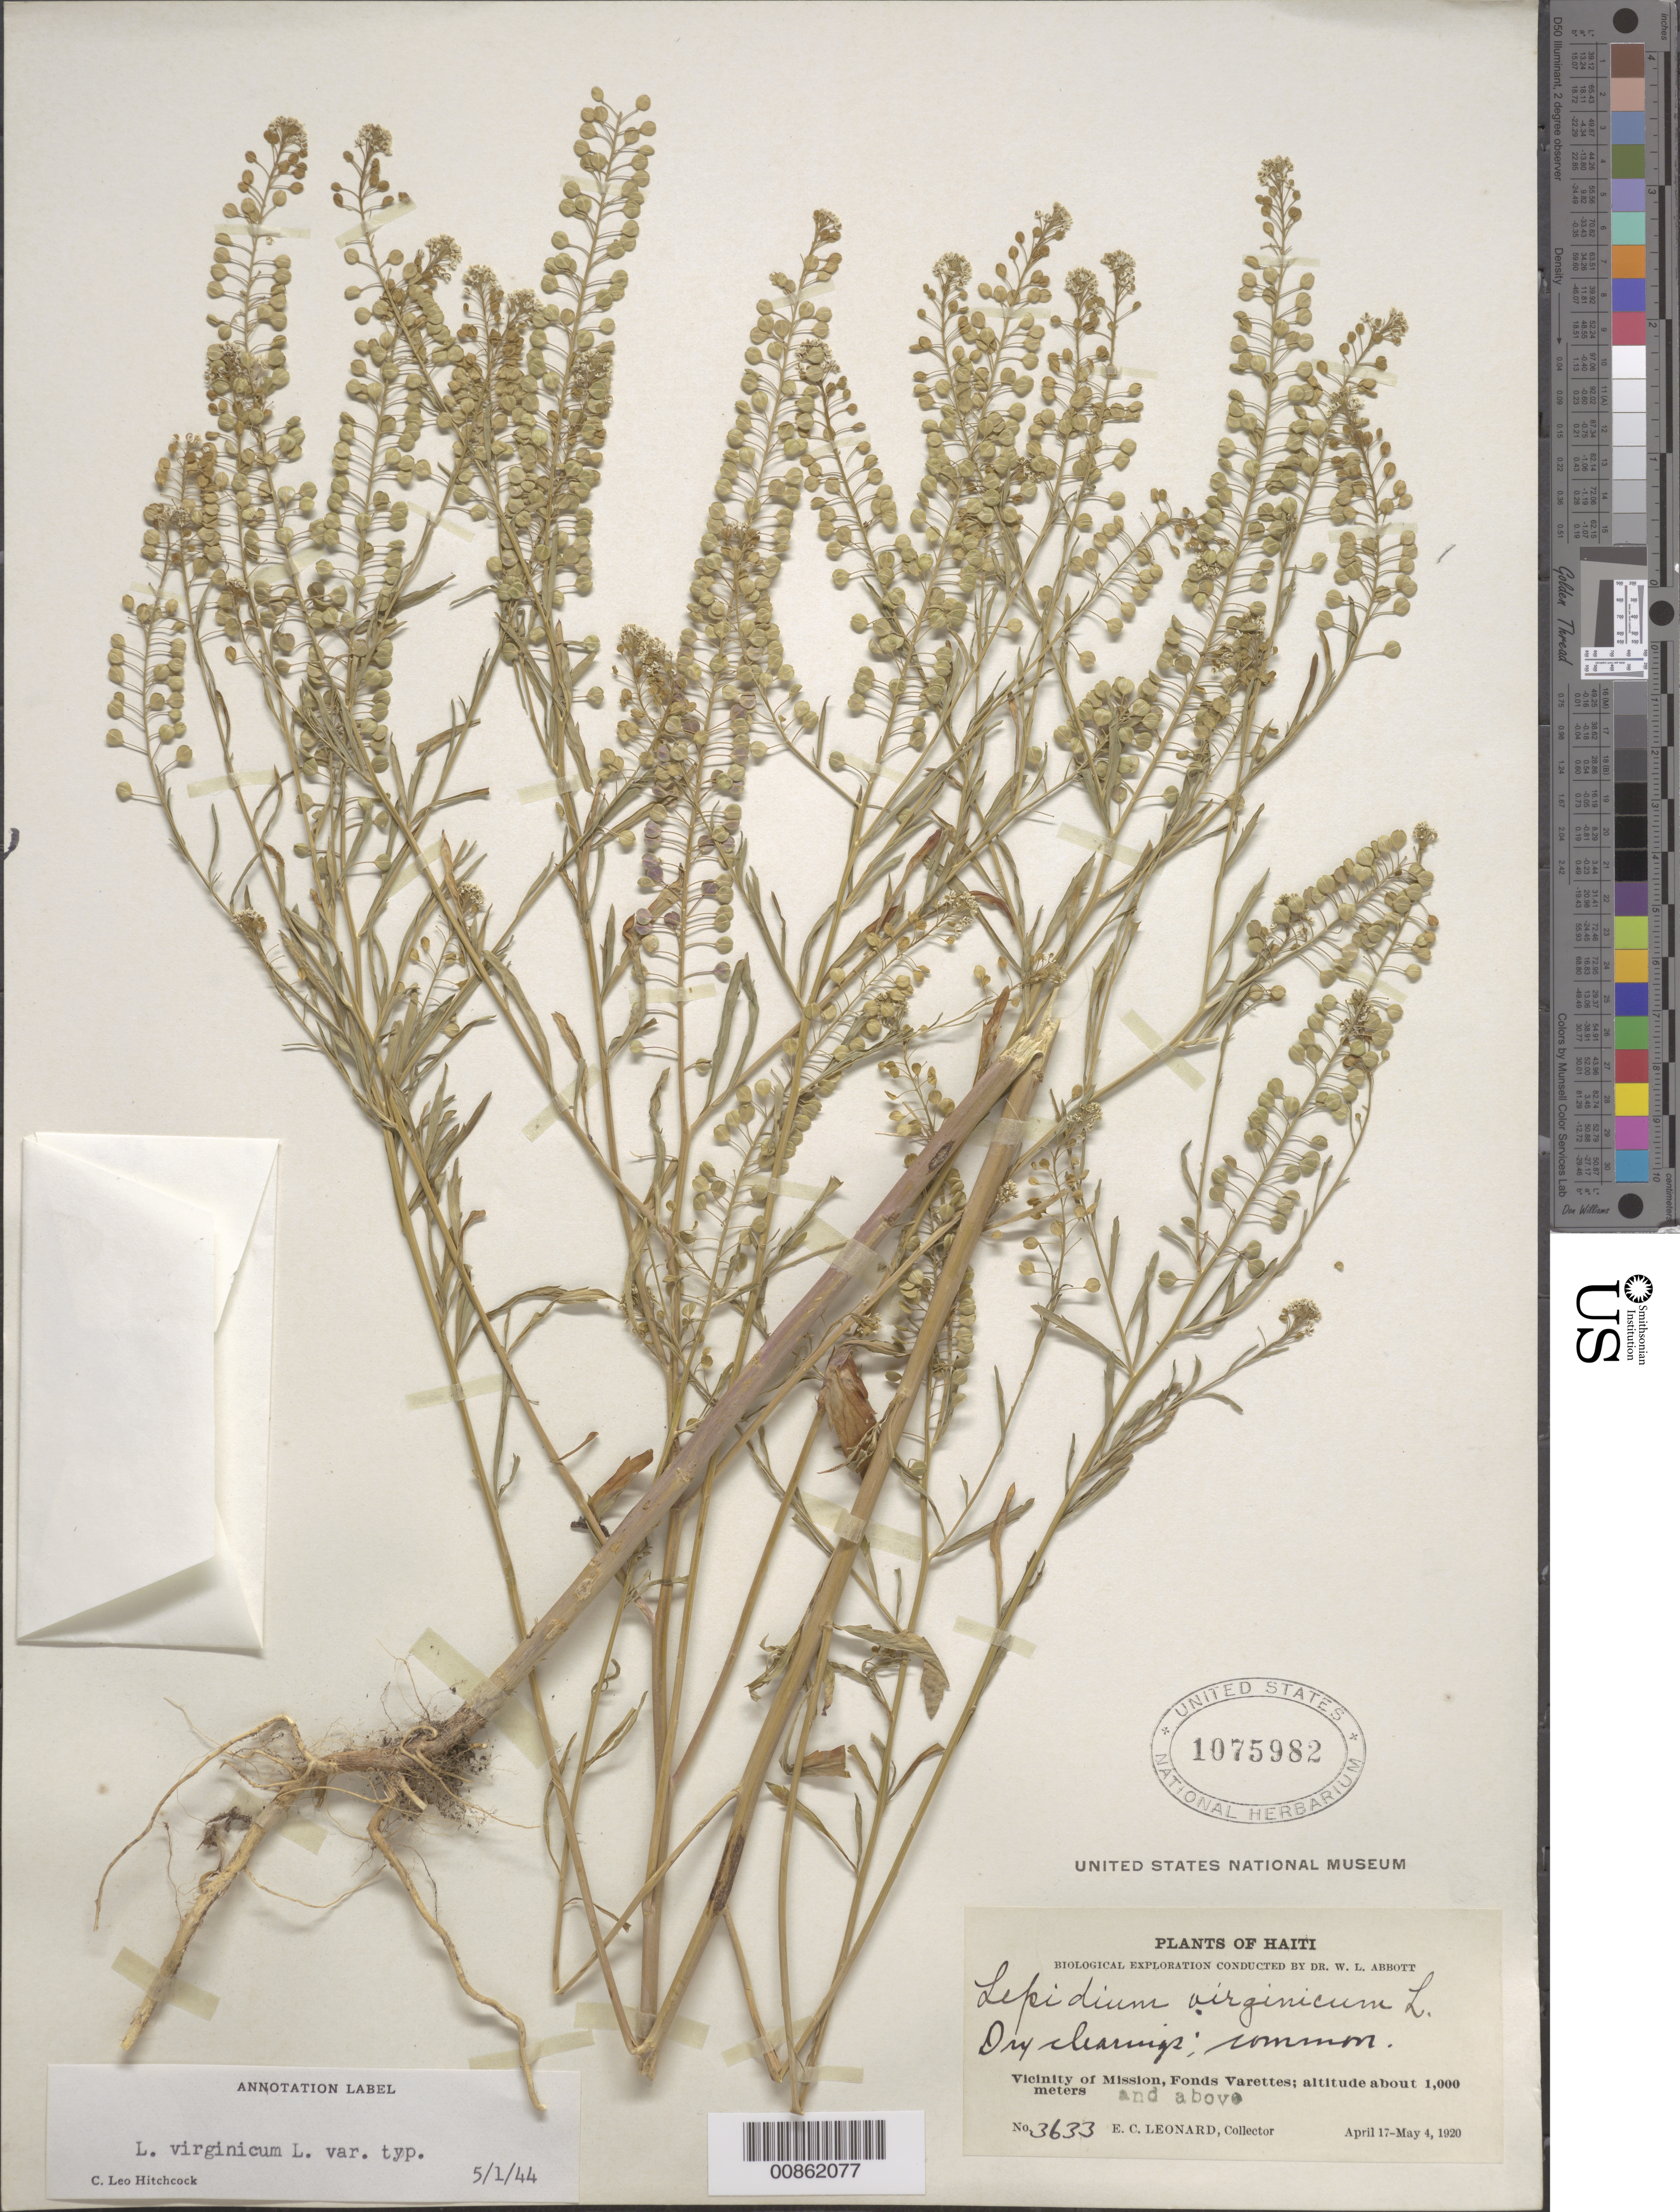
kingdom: Plantae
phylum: Tracheophyta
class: Magnoliopsida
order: Brassicales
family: Brassicaceae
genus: Lepidium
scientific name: Lepidium virginicum var. virginicum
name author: L.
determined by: Hitchcock, C. L.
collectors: E. C. Leonard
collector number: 3633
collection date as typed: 17 Apr 1920 to 04 May 1920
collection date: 1920-04-17/1920-05-04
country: Haiti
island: Hispaniola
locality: Vicinity of Mission, Fonds Varettes.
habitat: Dry clearings.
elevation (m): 1000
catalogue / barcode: US 1075982